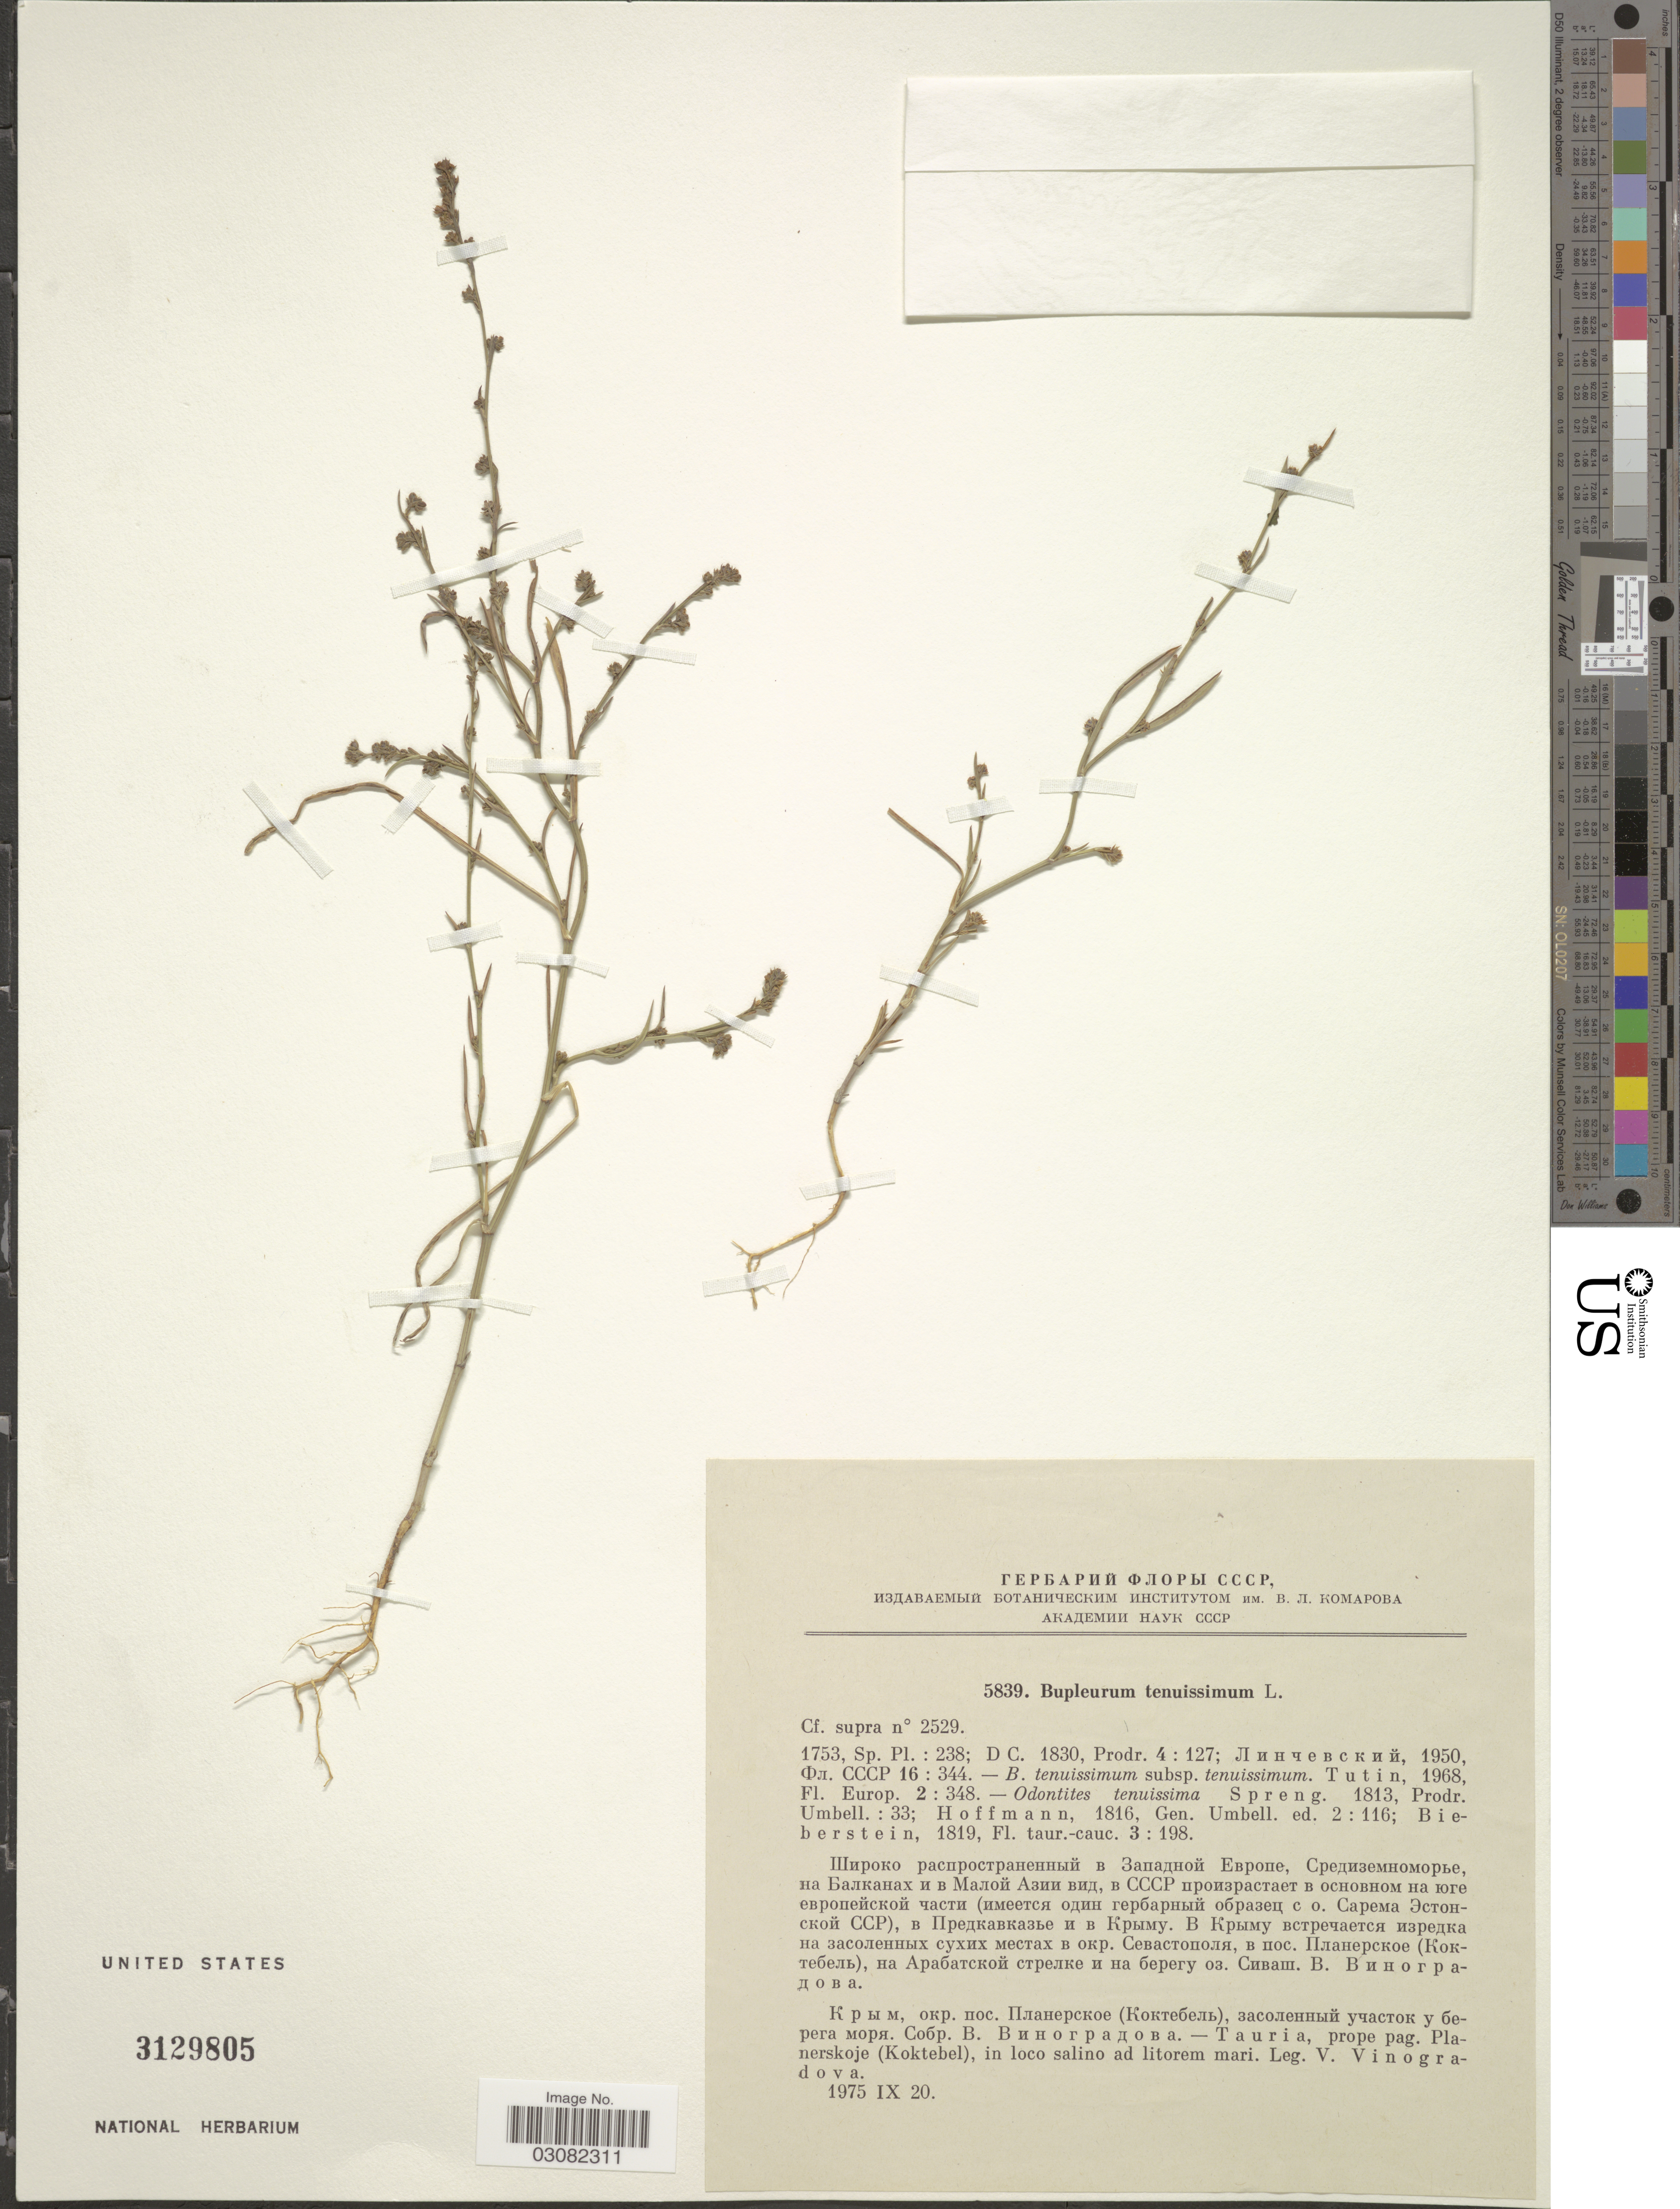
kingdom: Plantae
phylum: Tracheophyta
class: Magnoliopsida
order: Apiales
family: Apiaceae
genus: Bupleurum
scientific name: Bupleurum tenuissimum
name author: L.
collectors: V. Vinogradova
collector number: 5839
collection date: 1975-09-20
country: Ukraine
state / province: Crimea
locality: Tauria, prope pag. Planerskoje (Koktebel), in loco salino ad litorem mari.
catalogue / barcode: US 3129805